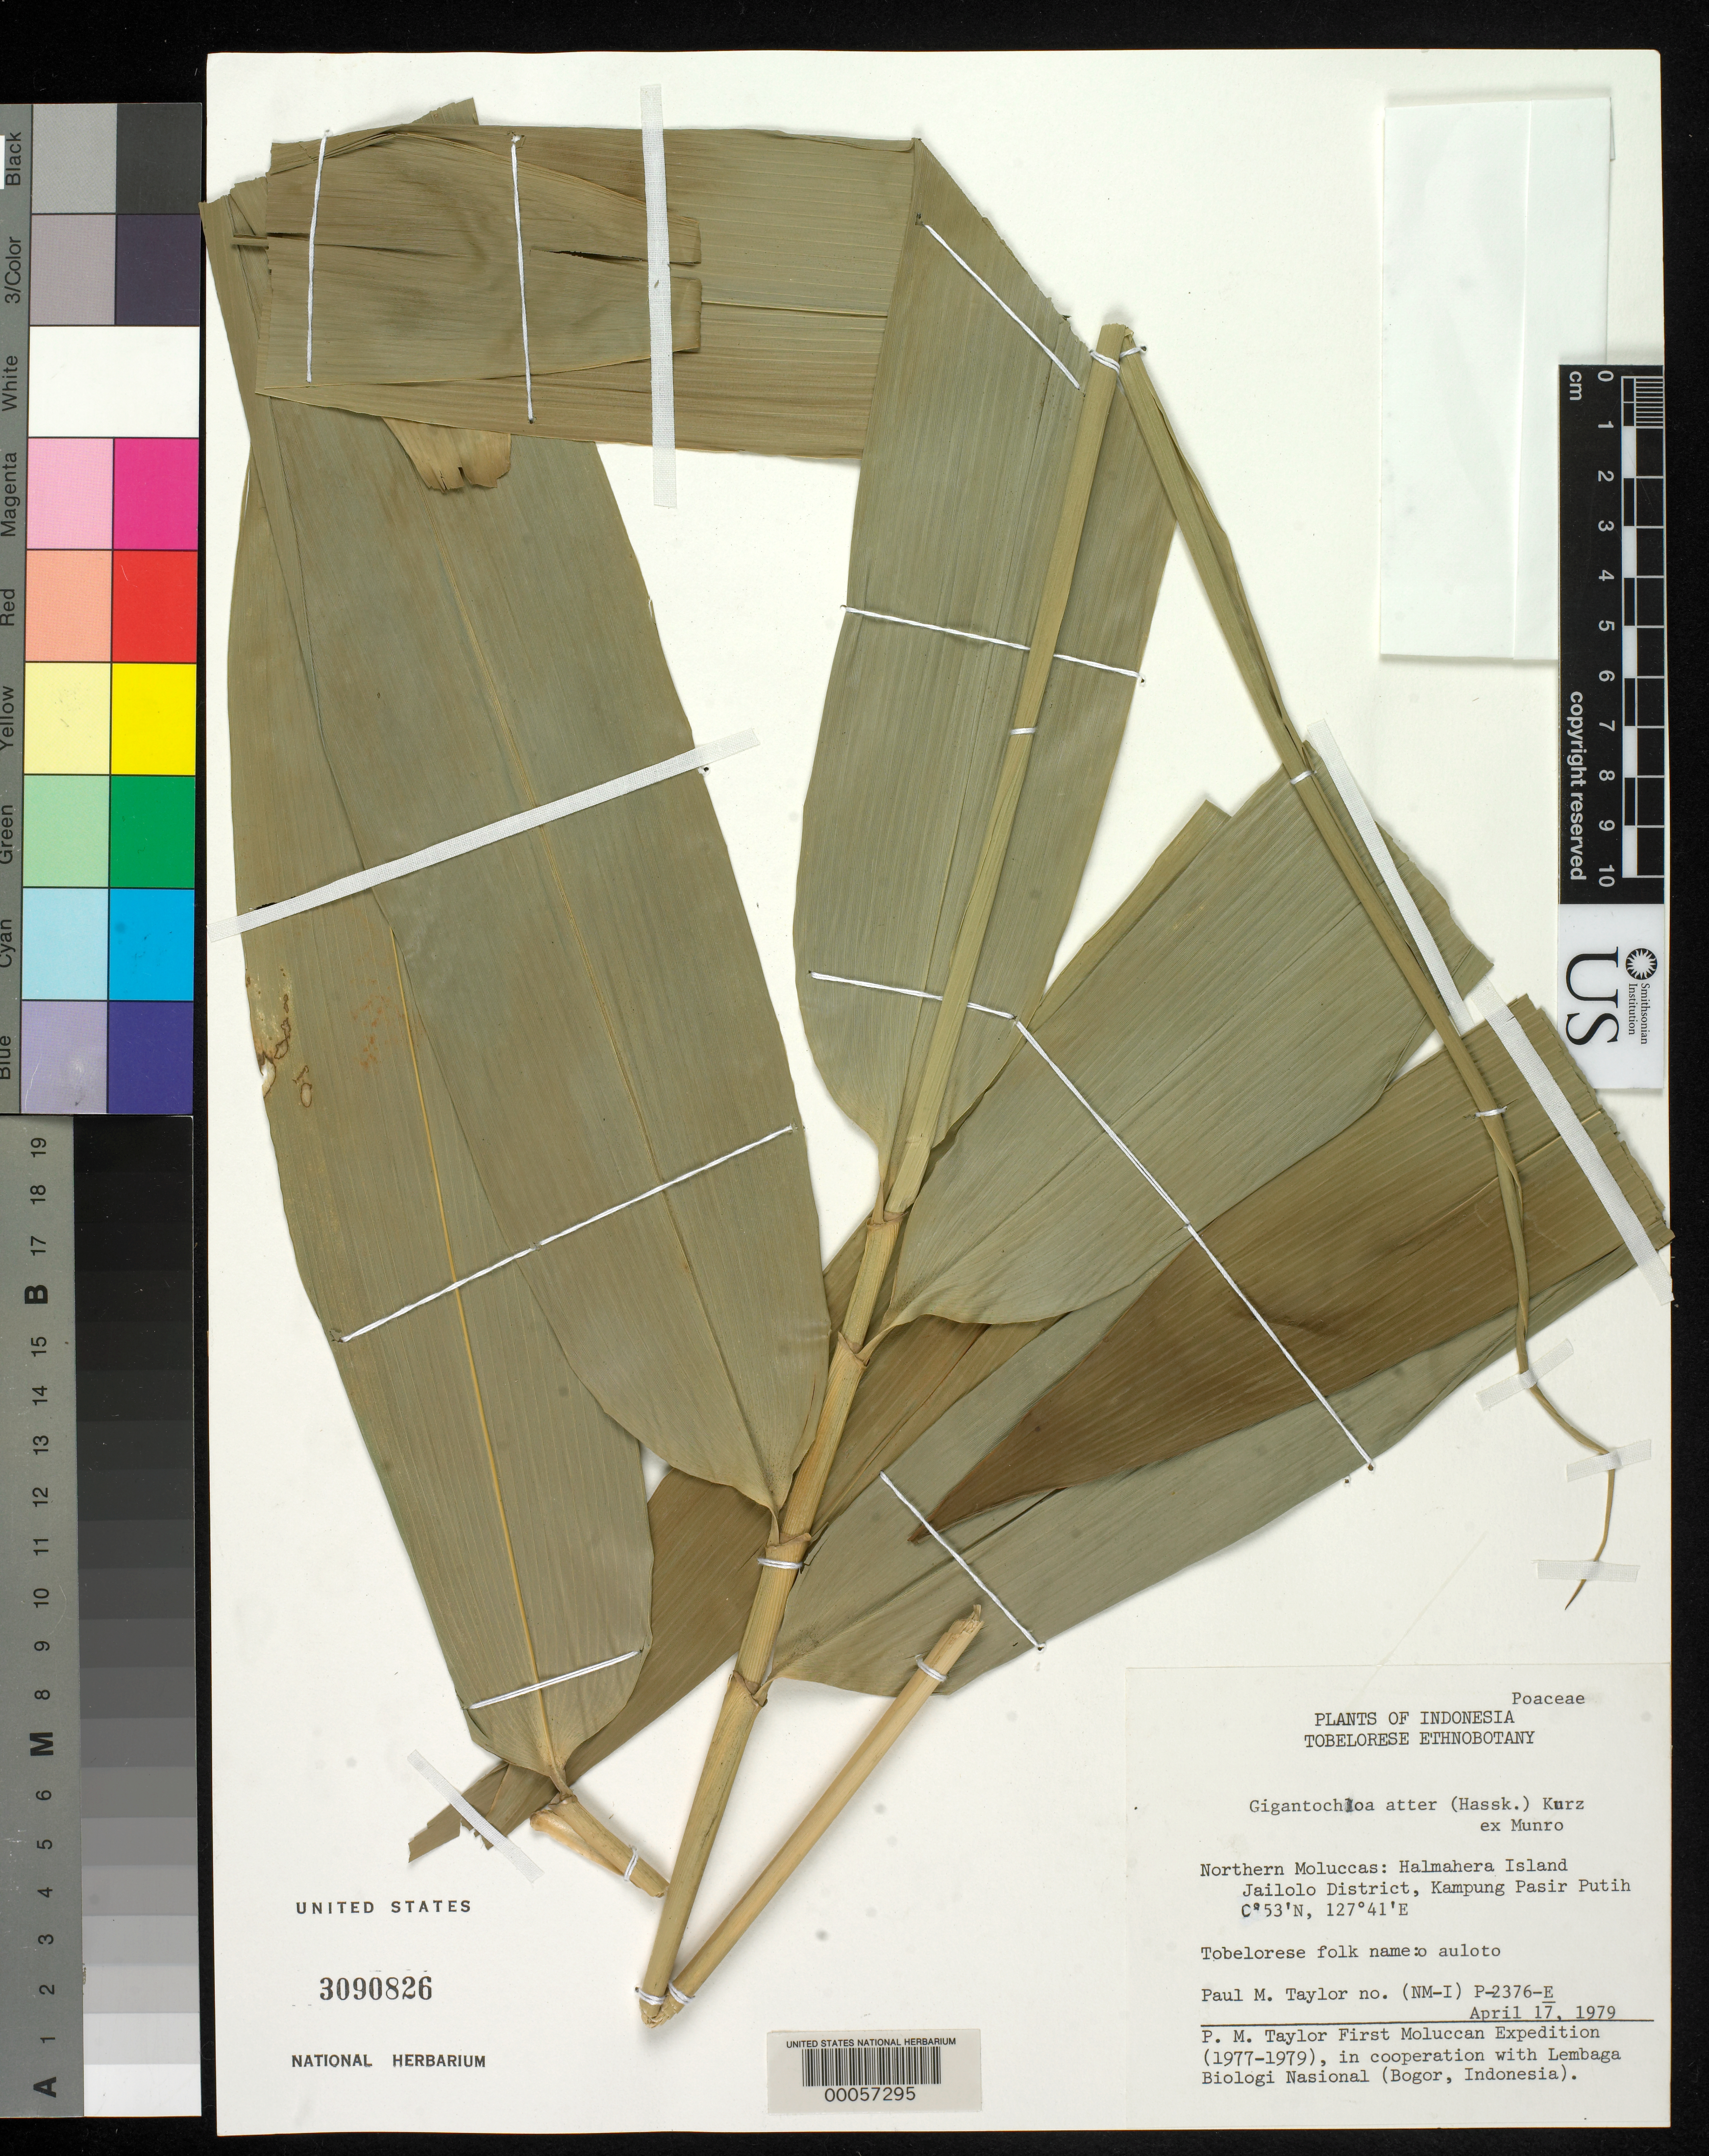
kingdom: Plantae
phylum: Tracheophyta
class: Liliopsida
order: Poales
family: Poaceae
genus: Gigantochloa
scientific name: Gigantochloa atter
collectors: P. M. Taylor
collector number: P-2376-e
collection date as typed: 17 Apr 1979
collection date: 1979-04-17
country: Indonesia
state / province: Maluku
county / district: Maluku Utara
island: Halmahera Island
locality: Jailolo dist., Kampung Pasir Putih [Moluccas]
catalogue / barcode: US 3090826